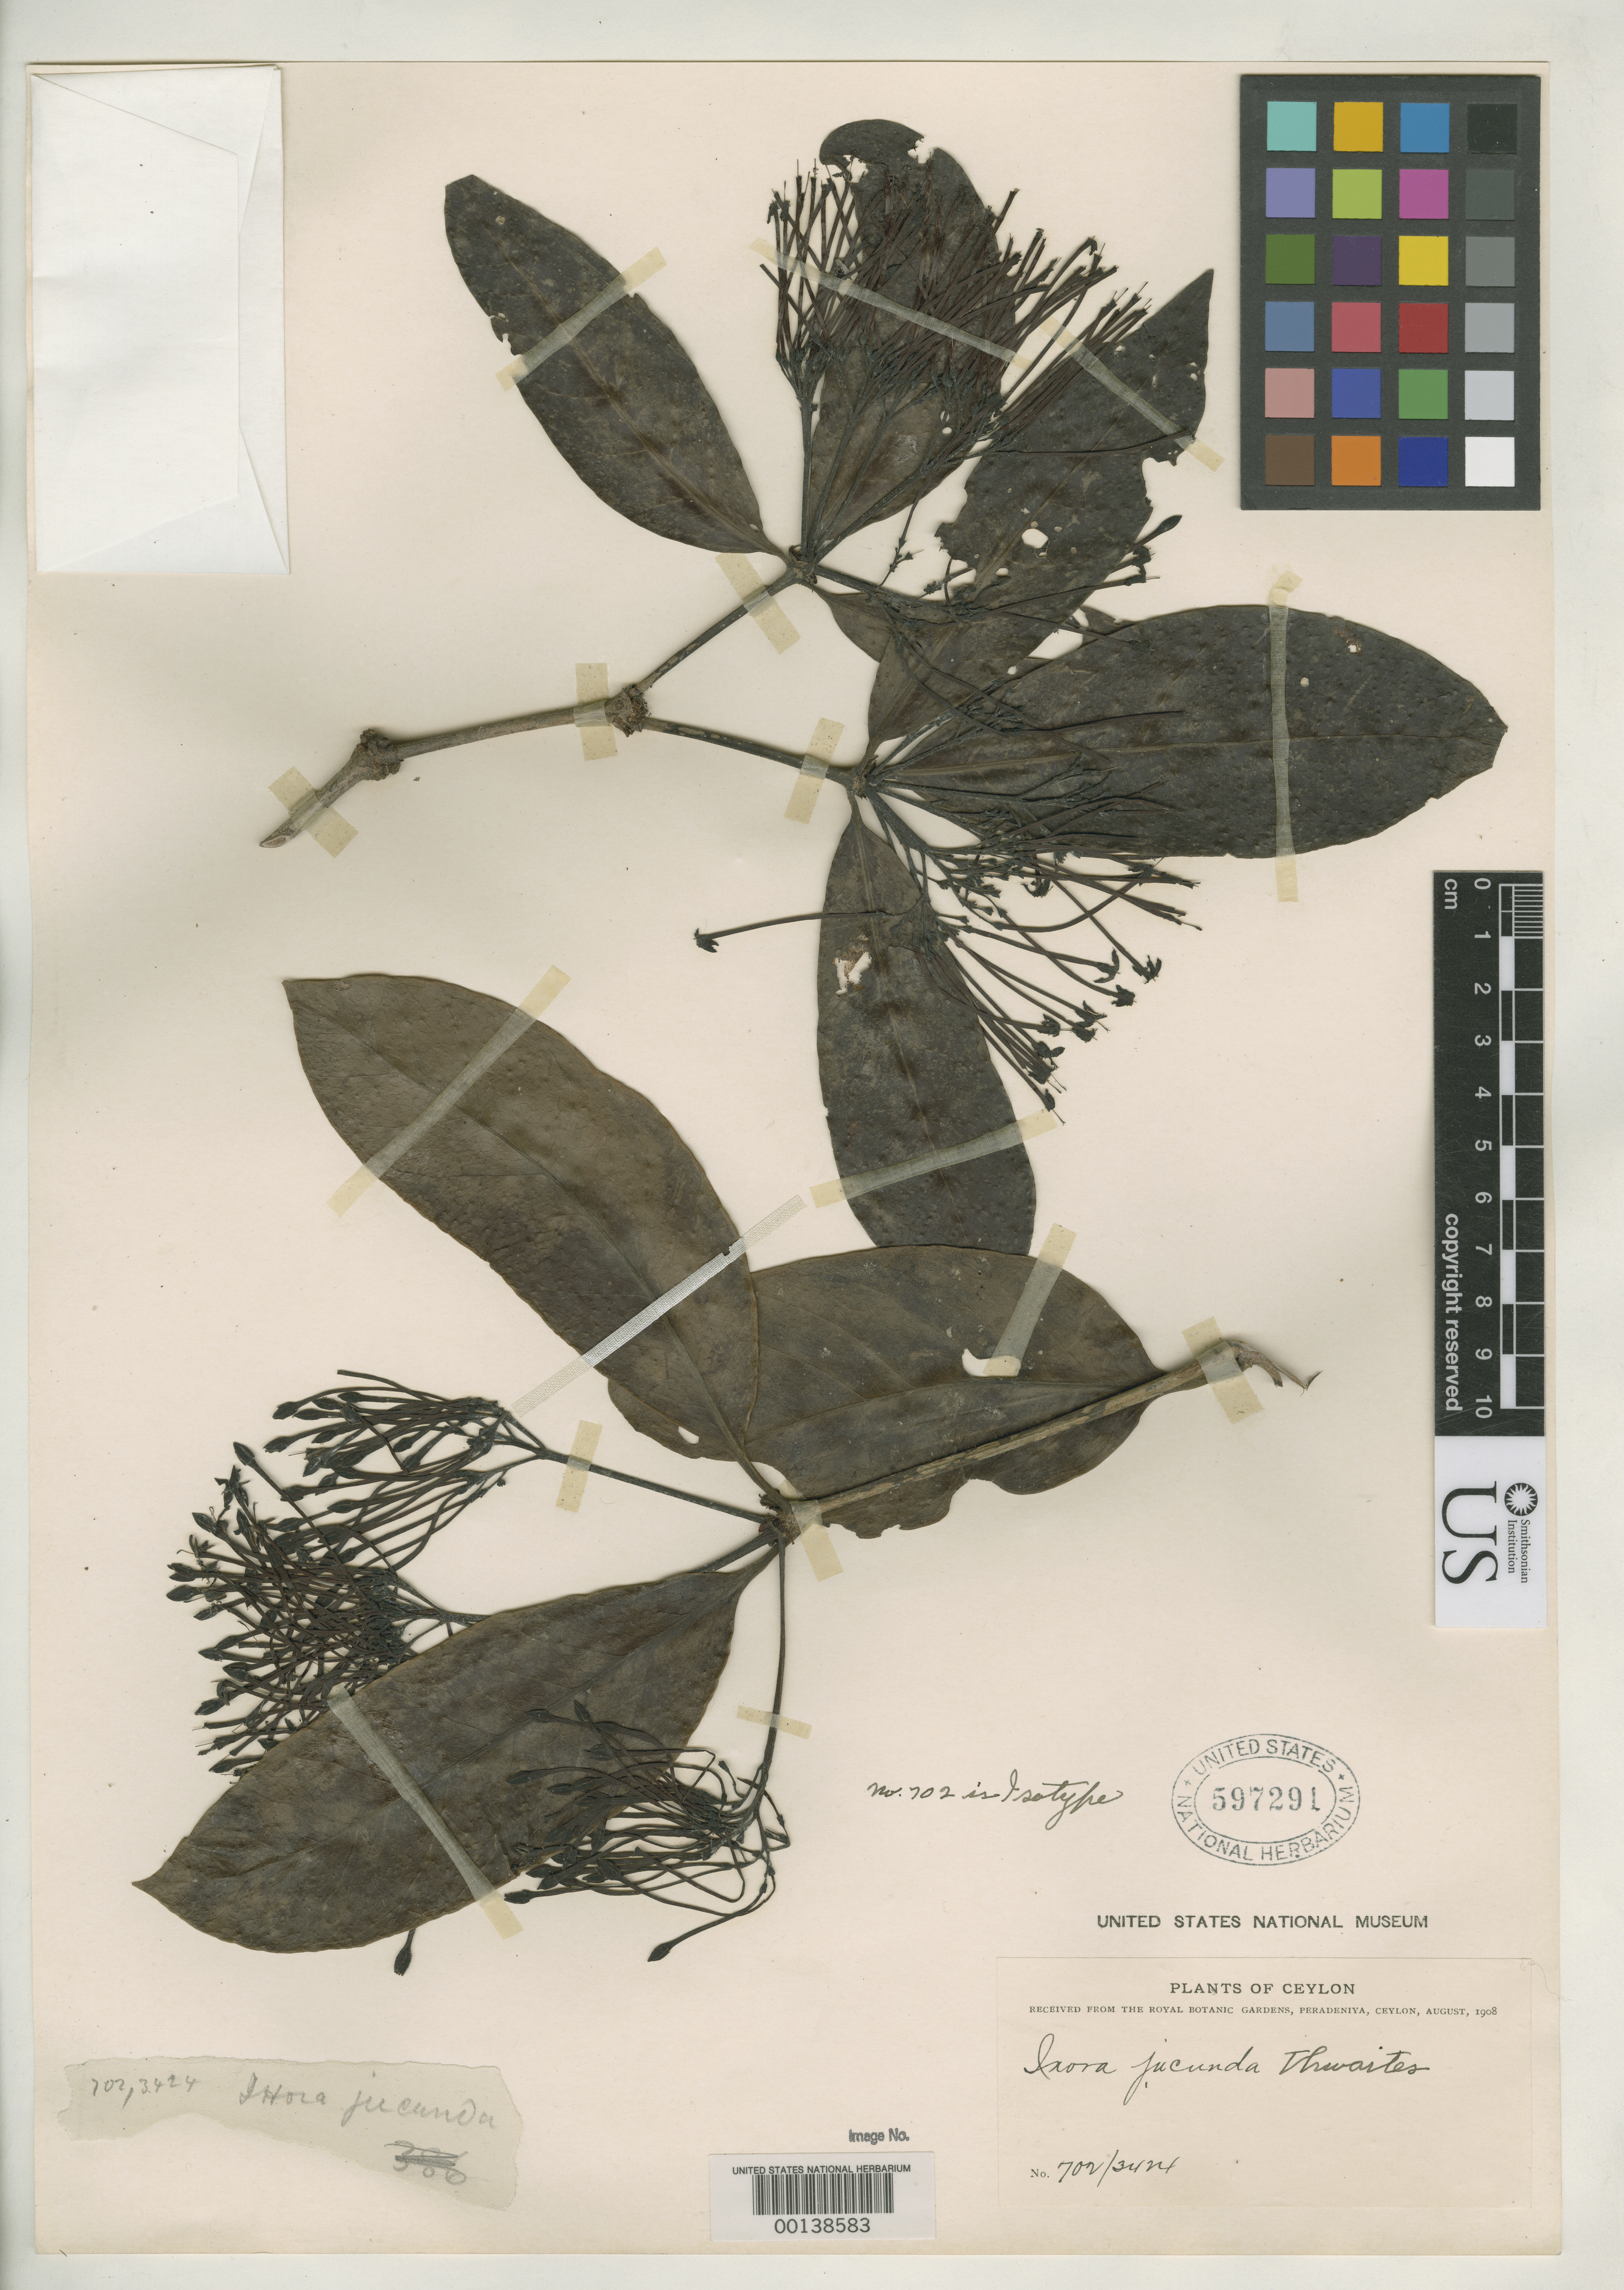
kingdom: Plantae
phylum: Tracheophyta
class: Magnoliopsida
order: Gentianales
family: Rubiaceae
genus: Ixora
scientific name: Ixora jucunda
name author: Thwaites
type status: Isotype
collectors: G. H. K. Thwaites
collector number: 702/3424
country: Sri Lanka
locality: "Ceylon"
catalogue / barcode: US 597291